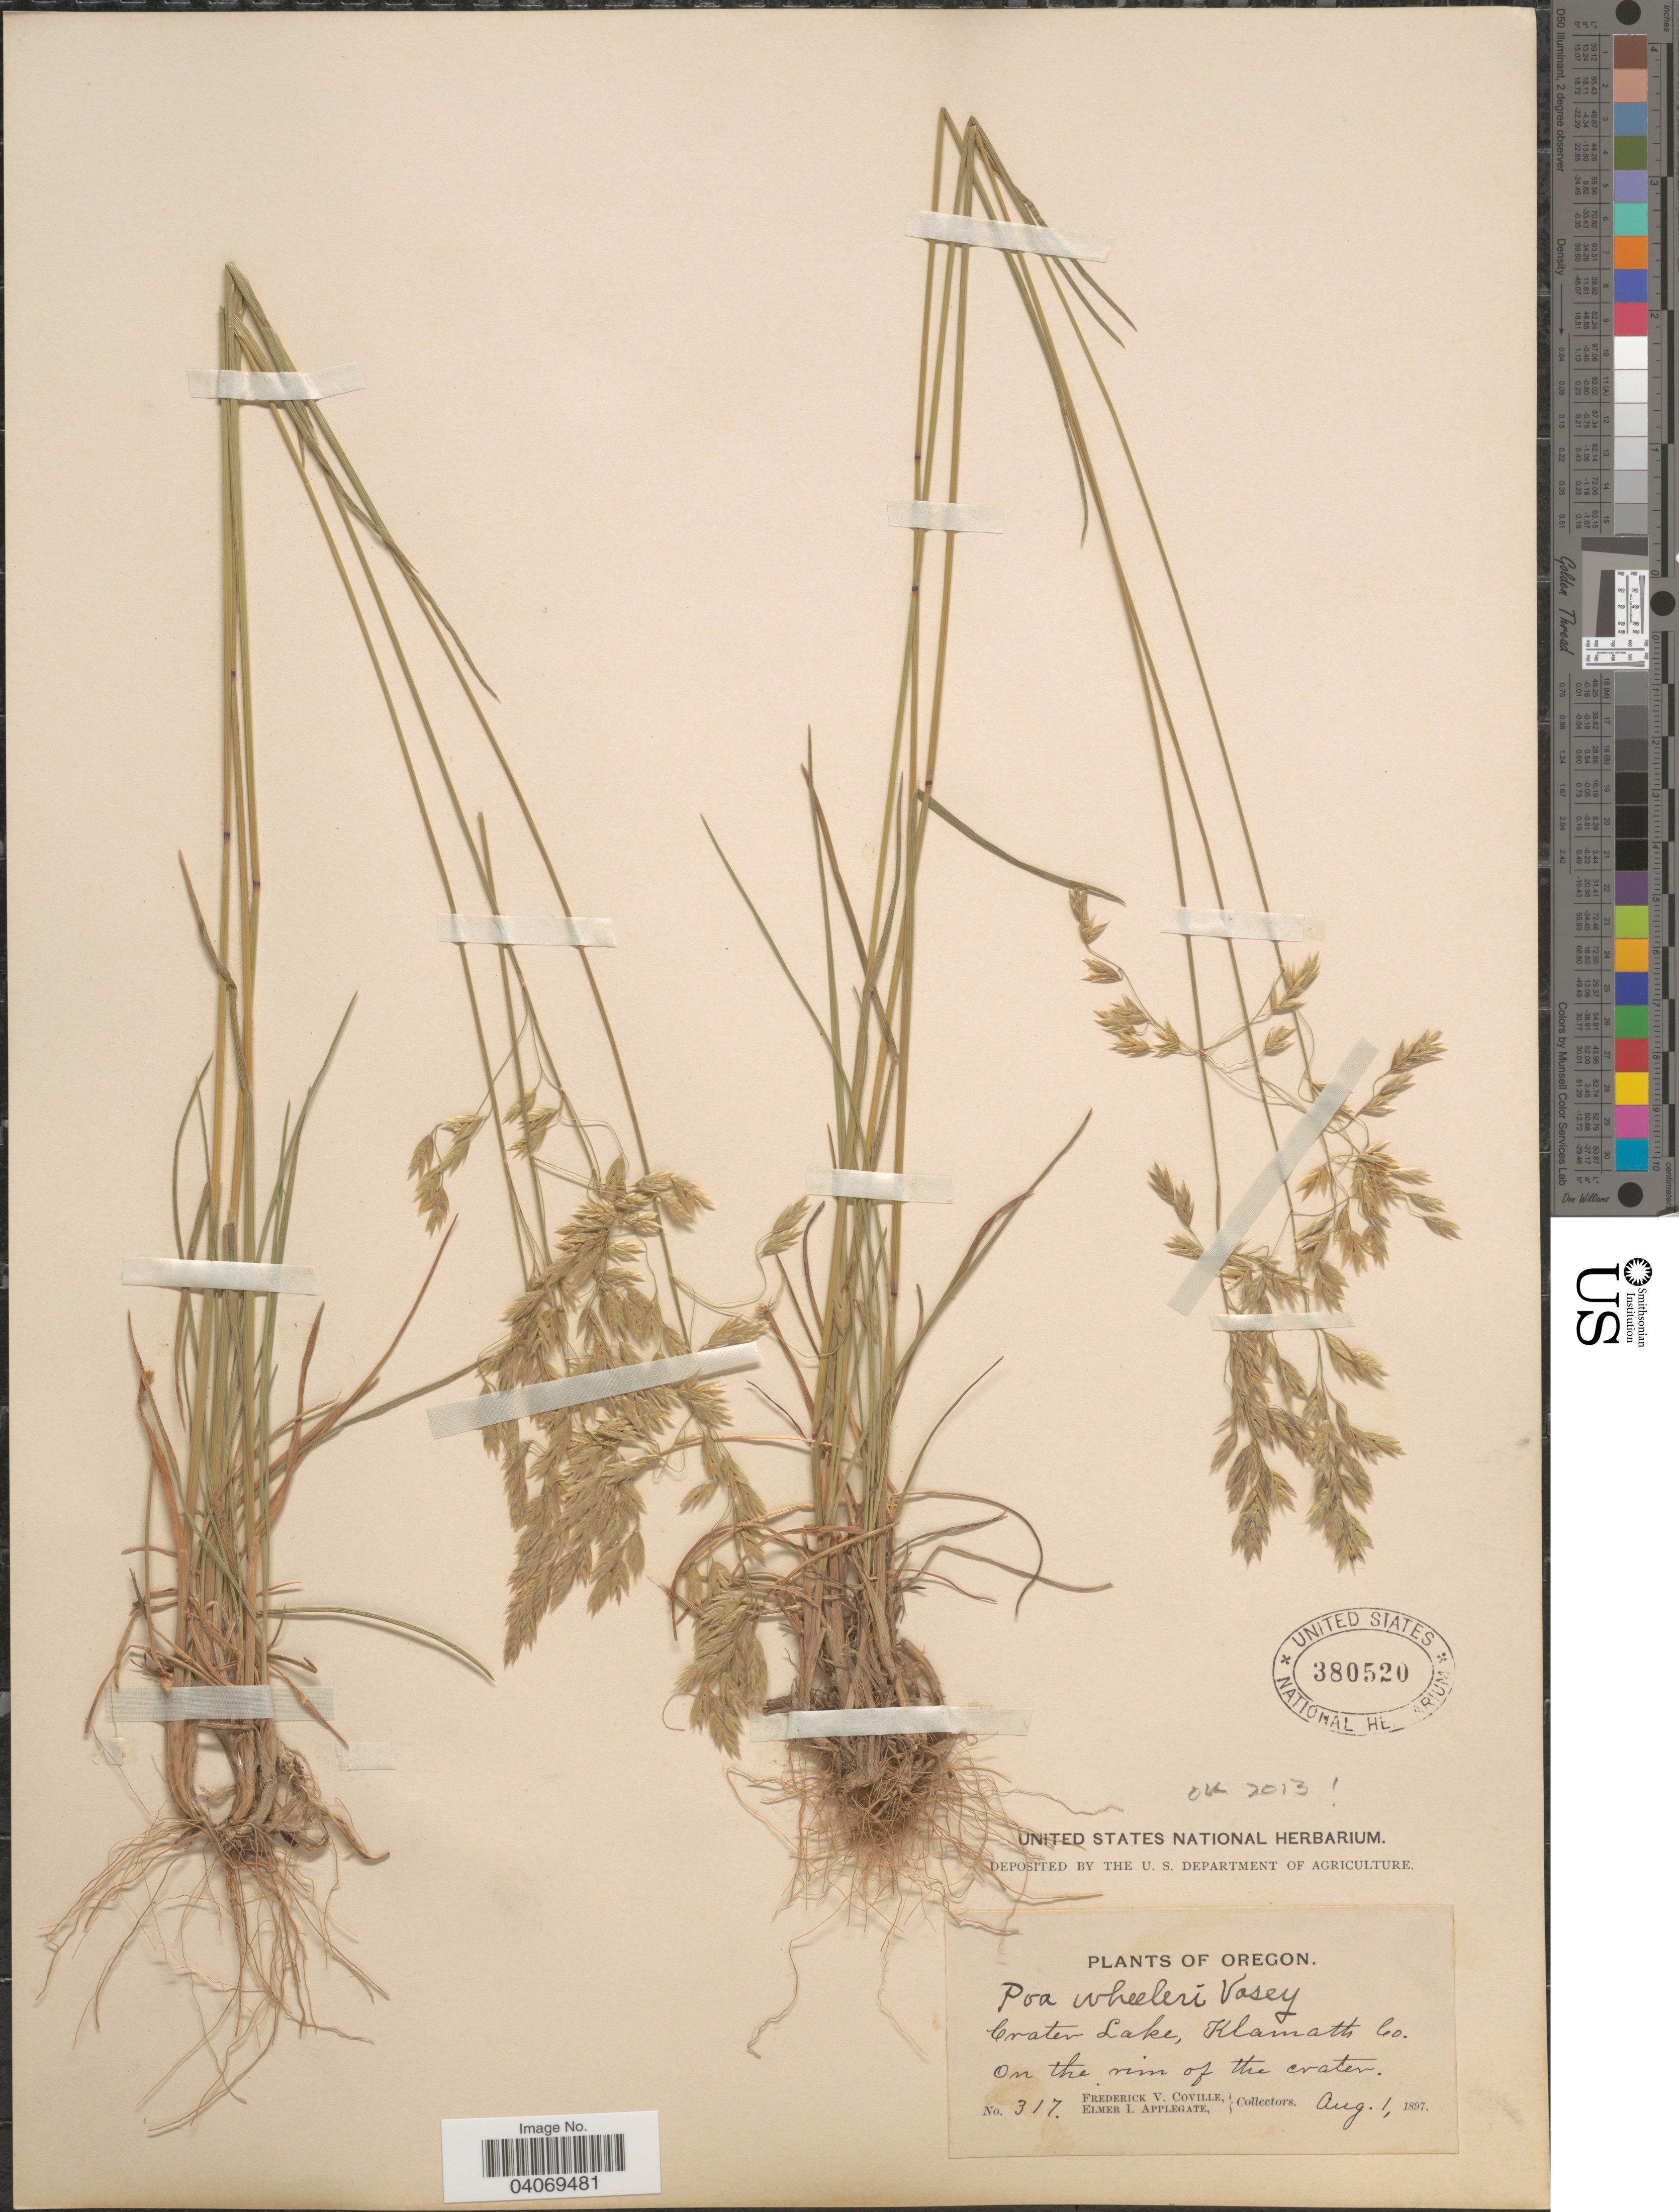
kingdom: Plantae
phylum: Tracheophyta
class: Liliopsida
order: Poales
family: Poaceae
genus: Poa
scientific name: Poa wheeleri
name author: Vasey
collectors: F. V. Coville & E. I. Applegate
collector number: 317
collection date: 1897-08-01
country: United States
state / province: Oregon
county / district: Klamath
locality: Crater Lake, Klamath Co. On the rim of the crater.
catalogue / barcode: US 380520